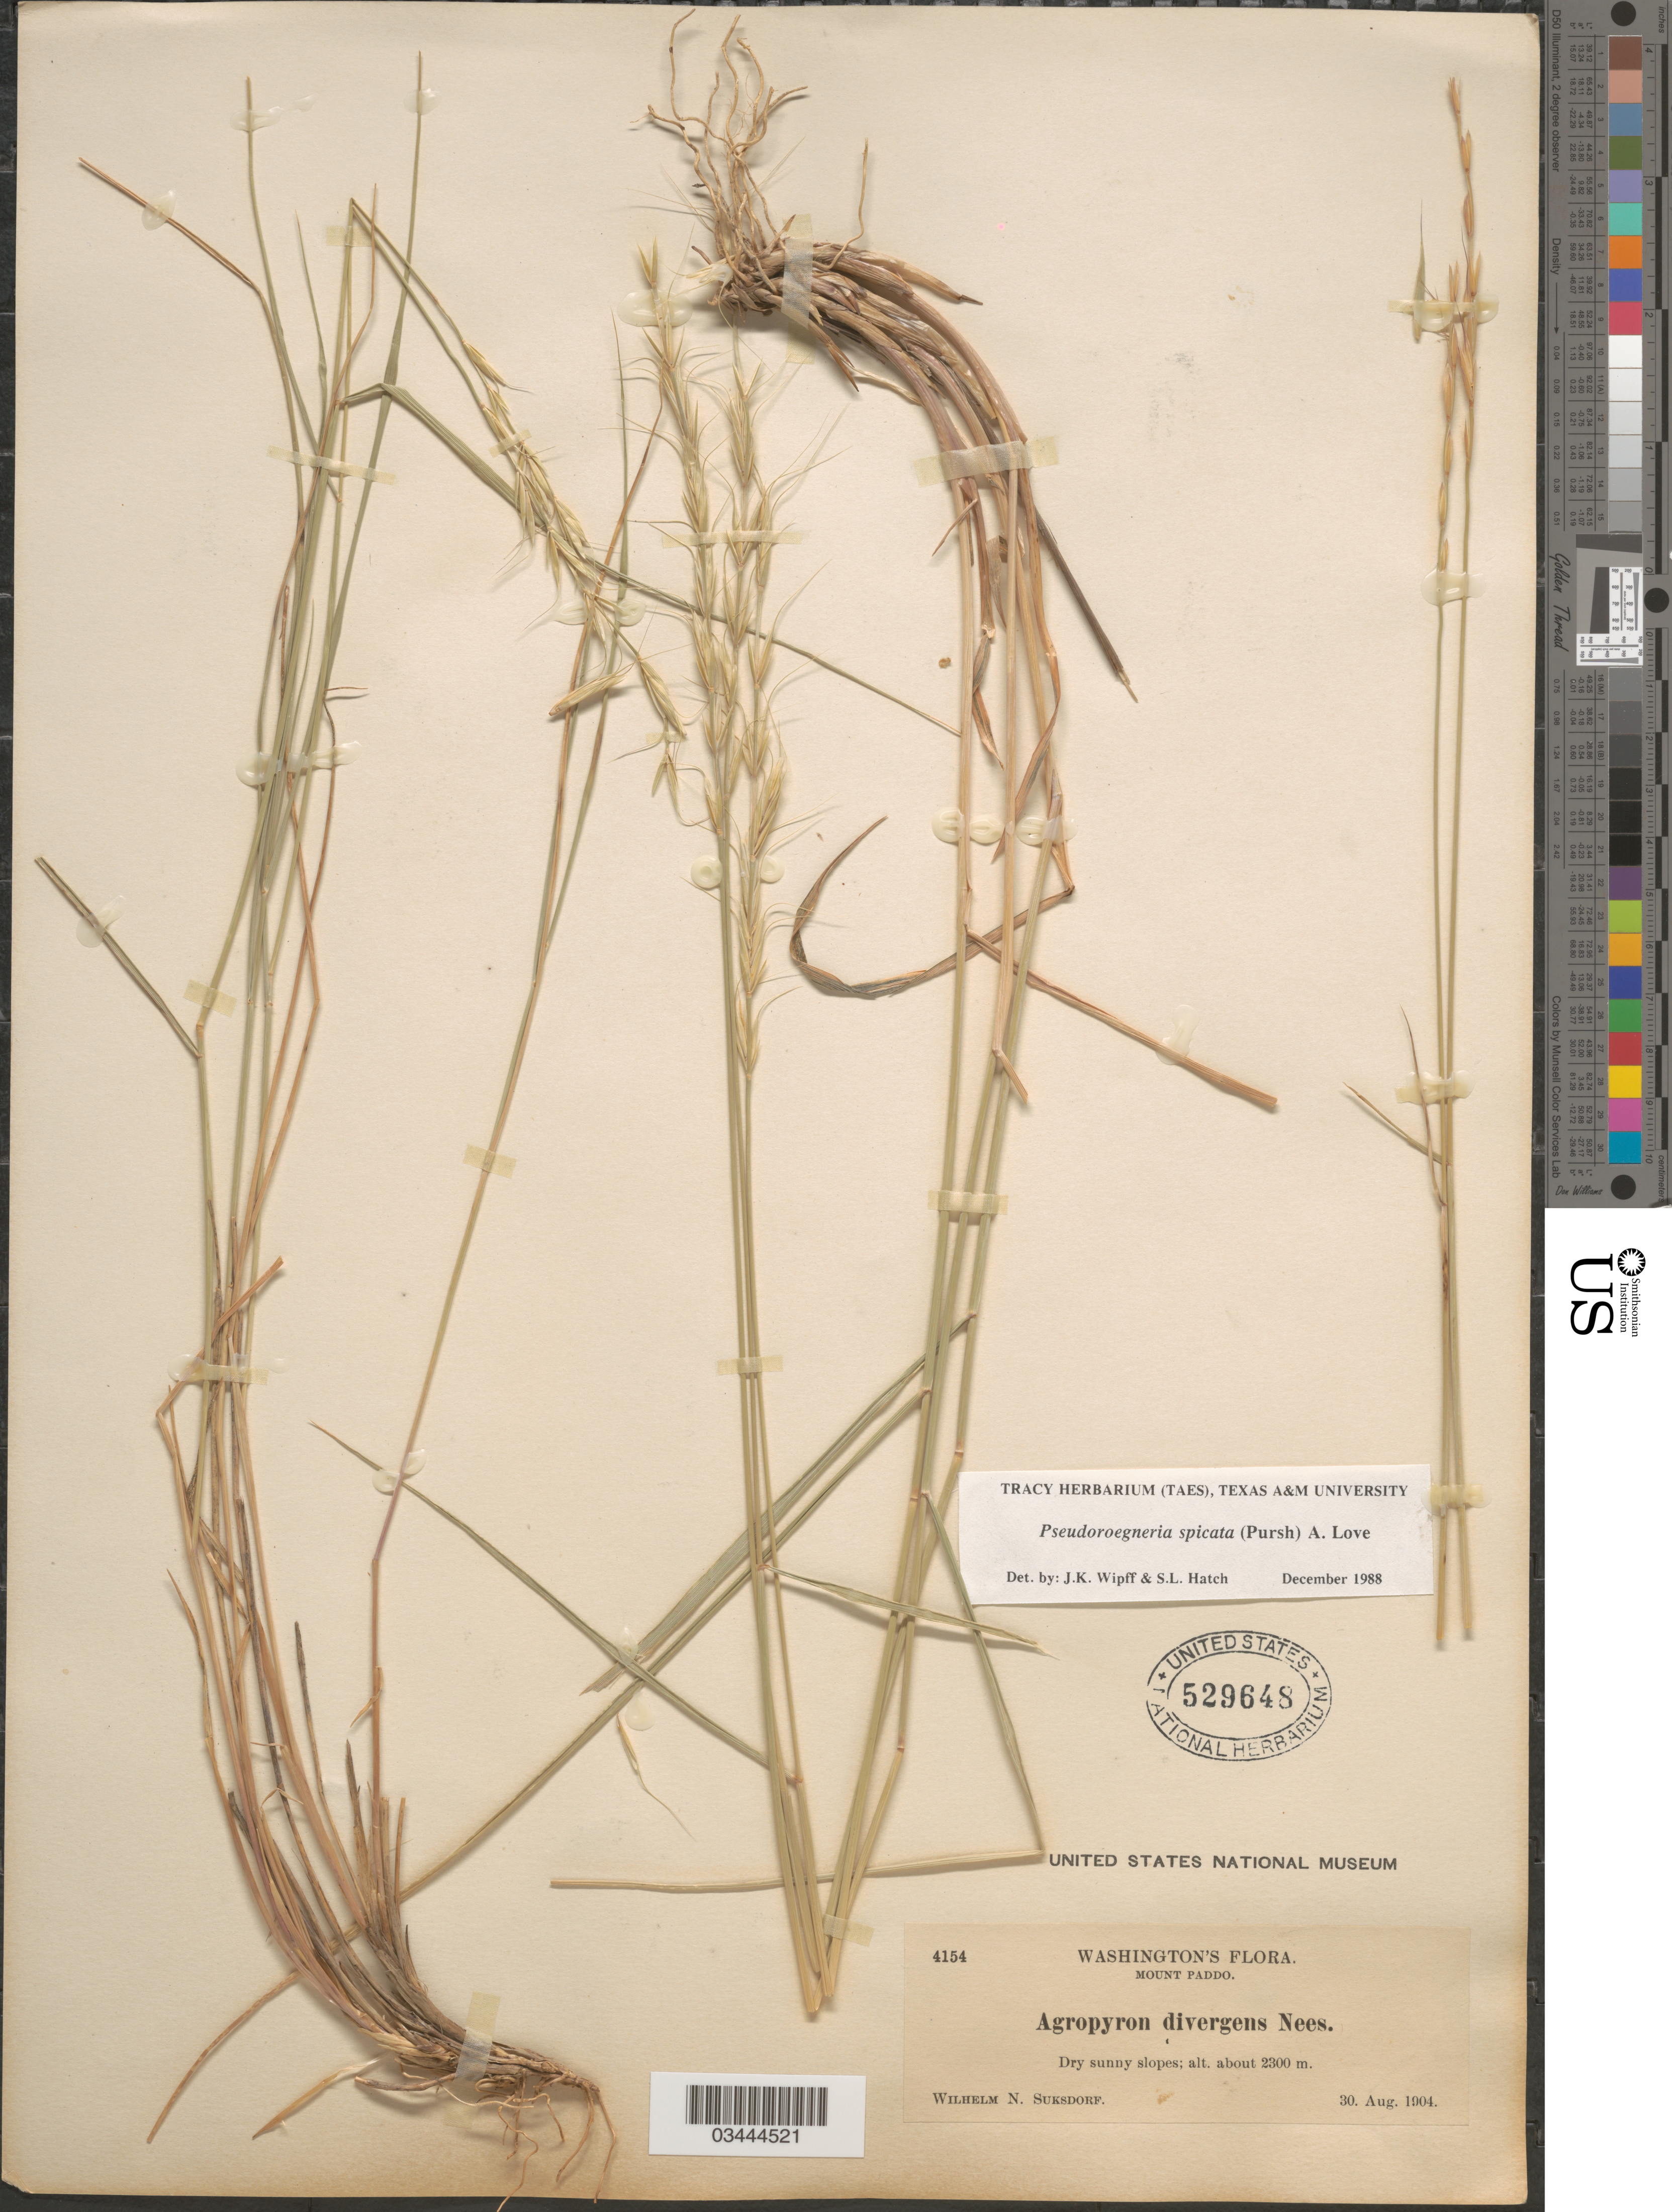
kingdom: Plantae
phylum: Tracheophyta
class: Liliopsida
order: Poales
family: Poaceae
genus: Pseudoroegneria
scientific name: Pseudoroegneria spicata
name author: (Pursh) Á. Löve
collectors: W. N. Suksdorf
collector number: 4154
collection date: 1904-08-30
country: United States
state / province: Washington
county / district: Skamania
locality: Mount Paddo. Dry sunny slopes.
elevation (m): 2300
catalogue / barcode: US 529648